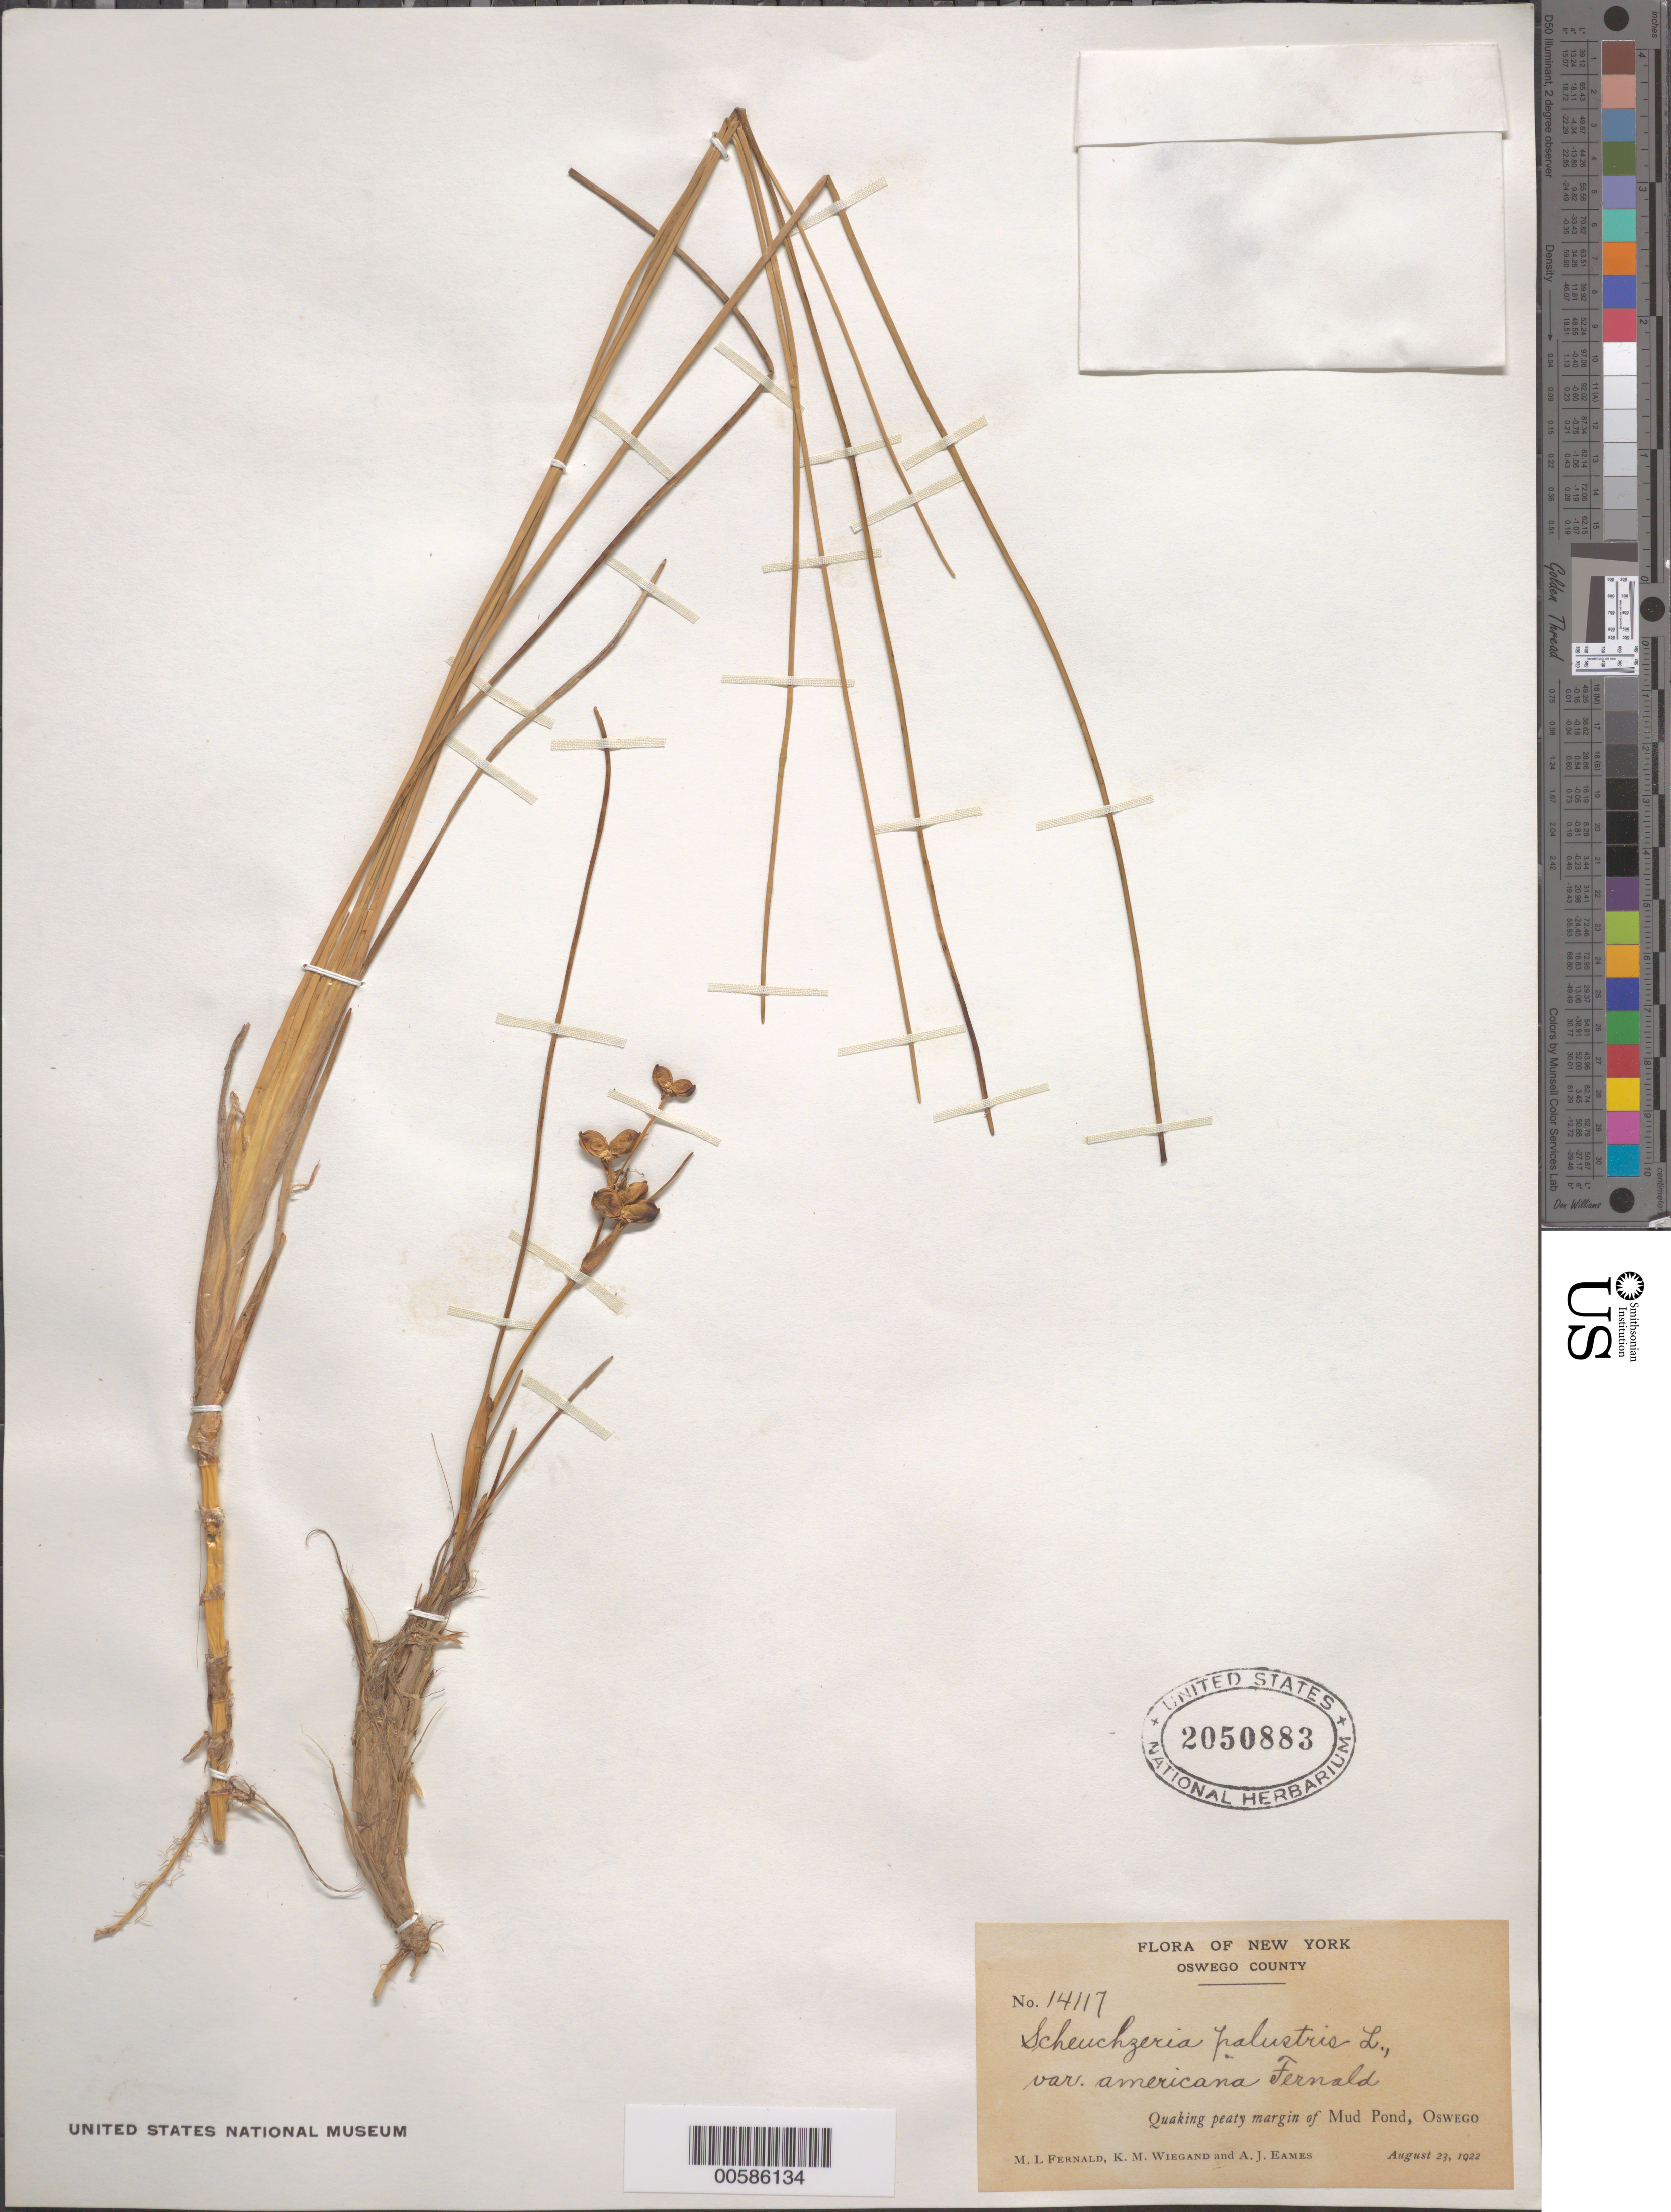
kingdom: Plantae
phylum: Tracheophyta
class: Liliopsida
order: Alismatales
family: Scheuchzeriaceae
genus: Scheuchzeria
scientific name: Scheuchzeria palustris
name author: L.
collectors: M. L. Fernald, K. M. Wiegand & A. J. Eames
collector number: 14117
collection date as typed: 23 Aug 1922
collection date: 1922-08-23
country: United States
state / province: New York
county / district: Oswego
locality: Mud Pond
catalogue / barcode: US 2050883